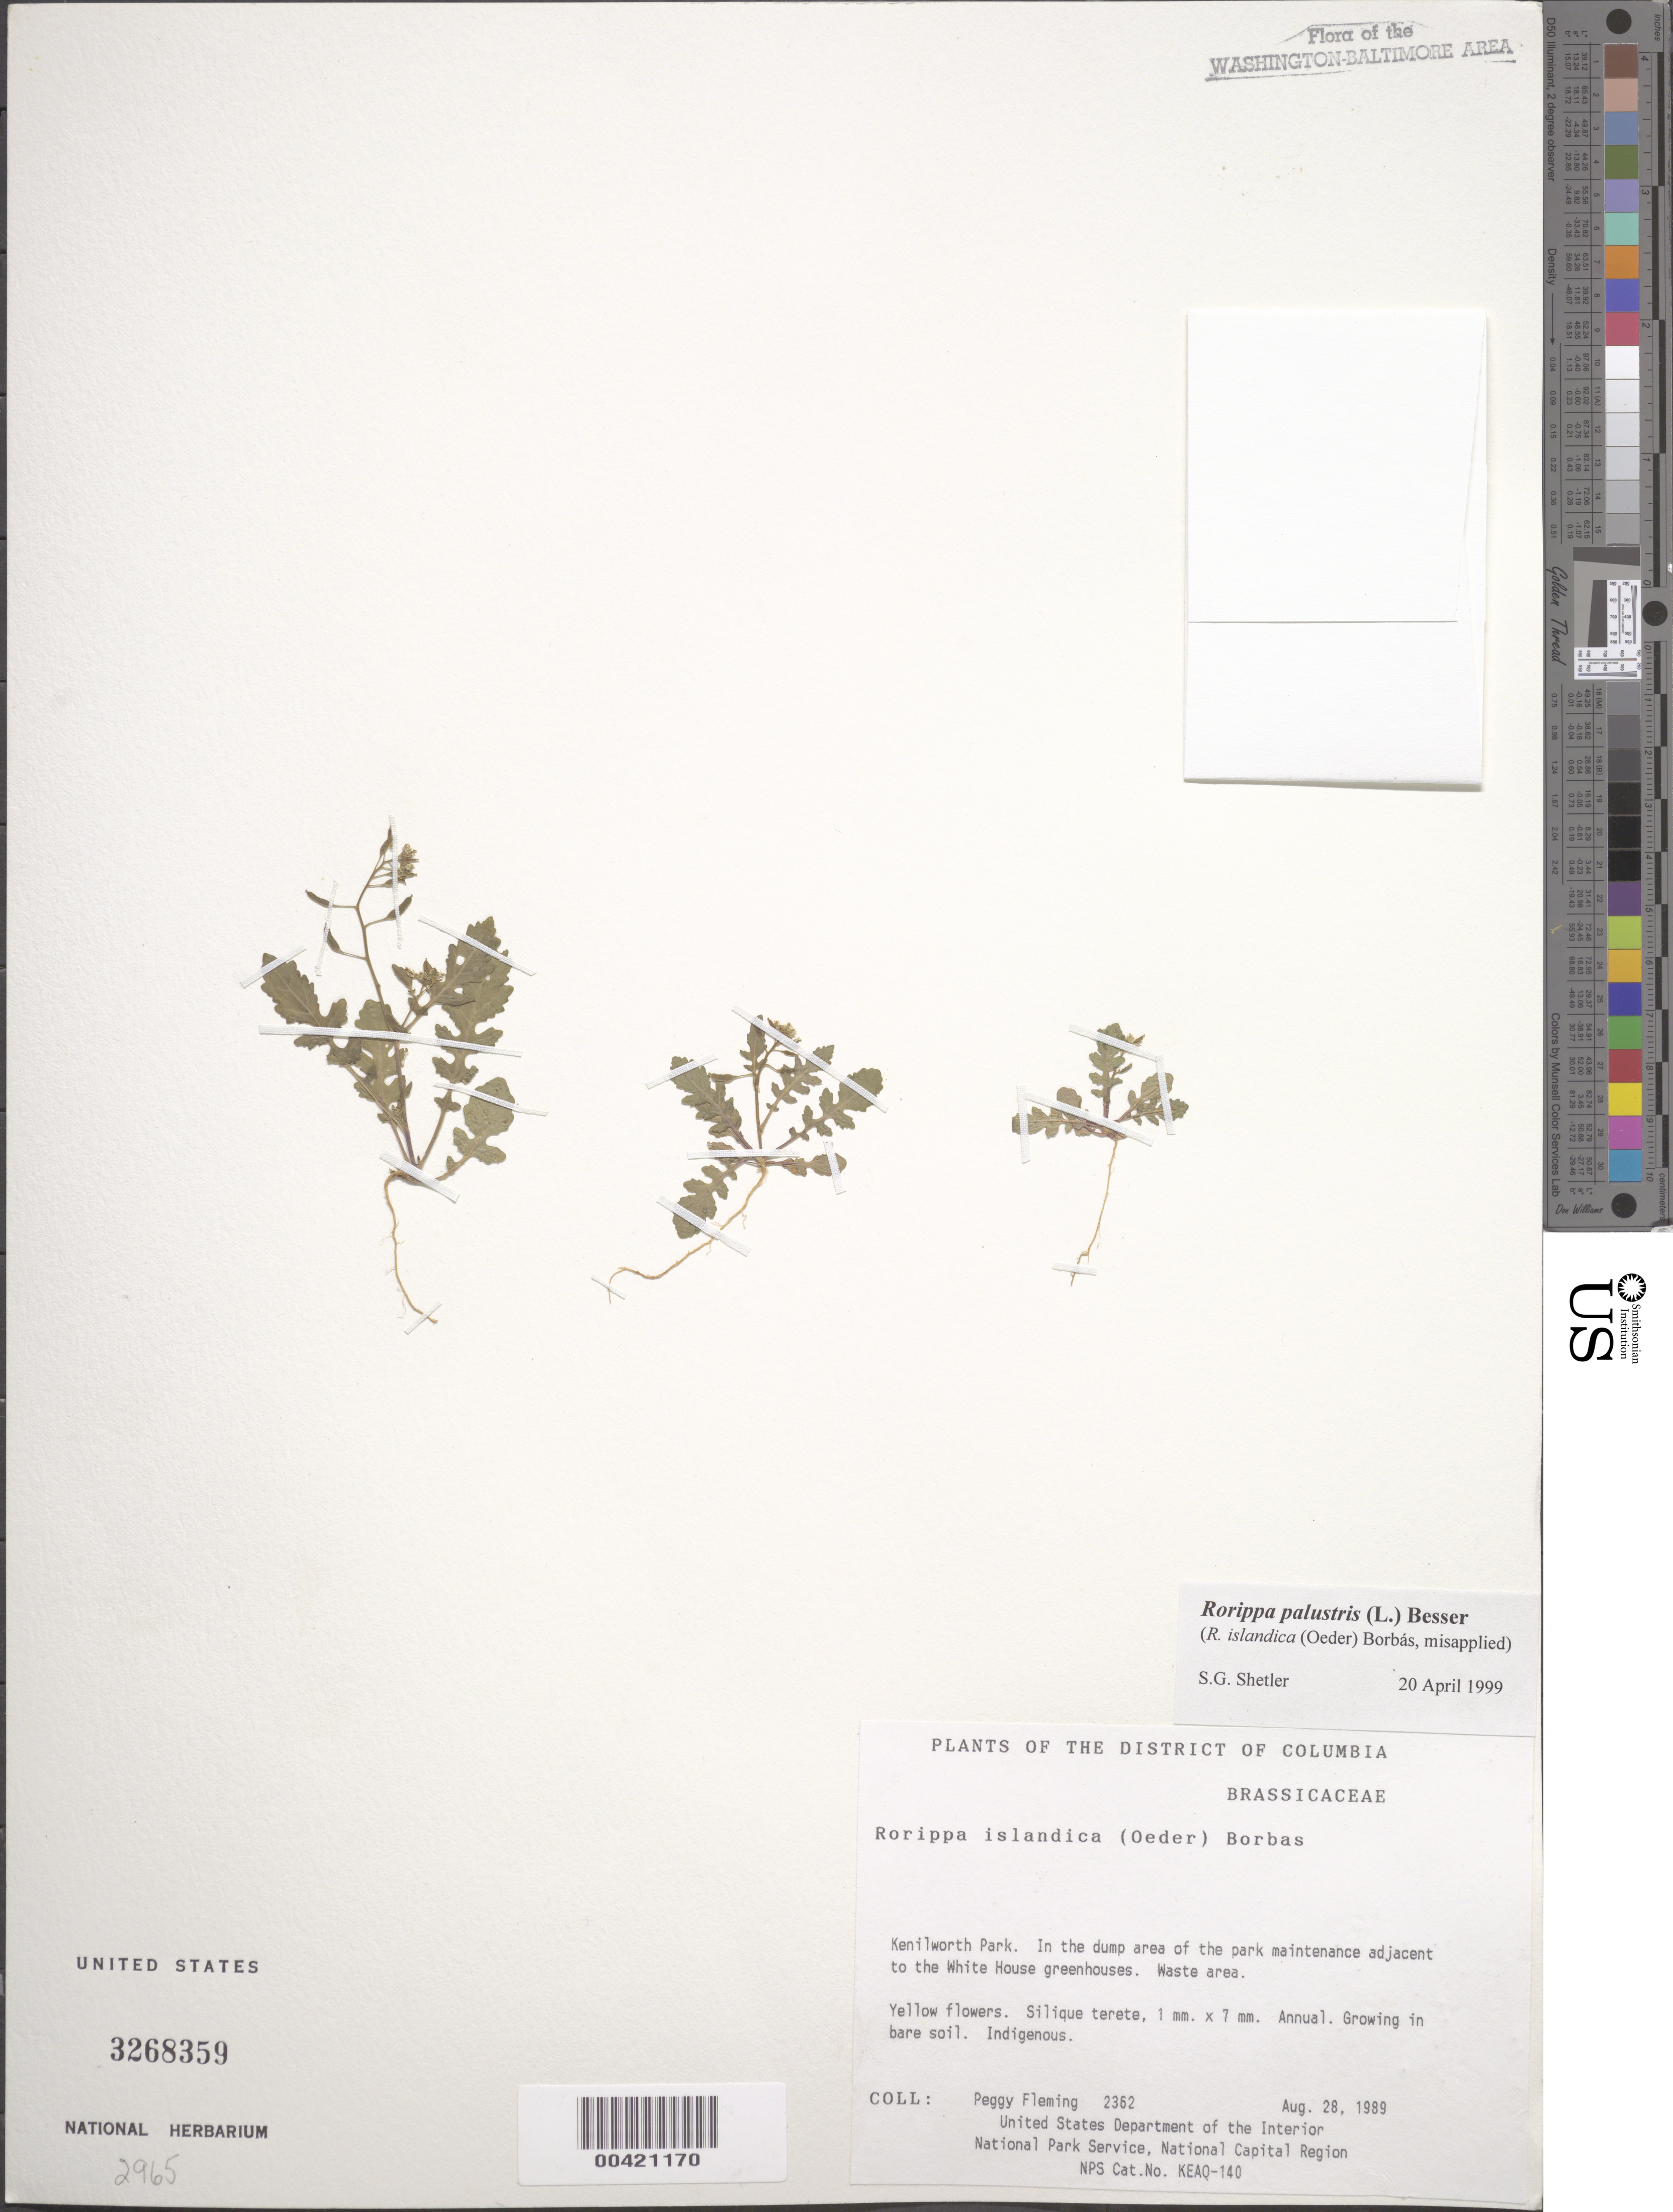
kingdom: Plantae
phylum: Tracheophyta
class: Magnoliopsida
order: Brassicales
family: Brassicaceae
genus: Rorippa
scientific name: Rorippa palustris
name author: (L.) Besser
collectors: P. Fleming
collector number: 2362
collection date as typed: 28 Aug 1989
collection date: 1989-08-28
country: United States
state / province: District of Columbia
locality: Kenilworth Park, in park maintenance dump area to the White House Greenhouse.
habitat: Waste area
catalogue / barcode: US 3268359